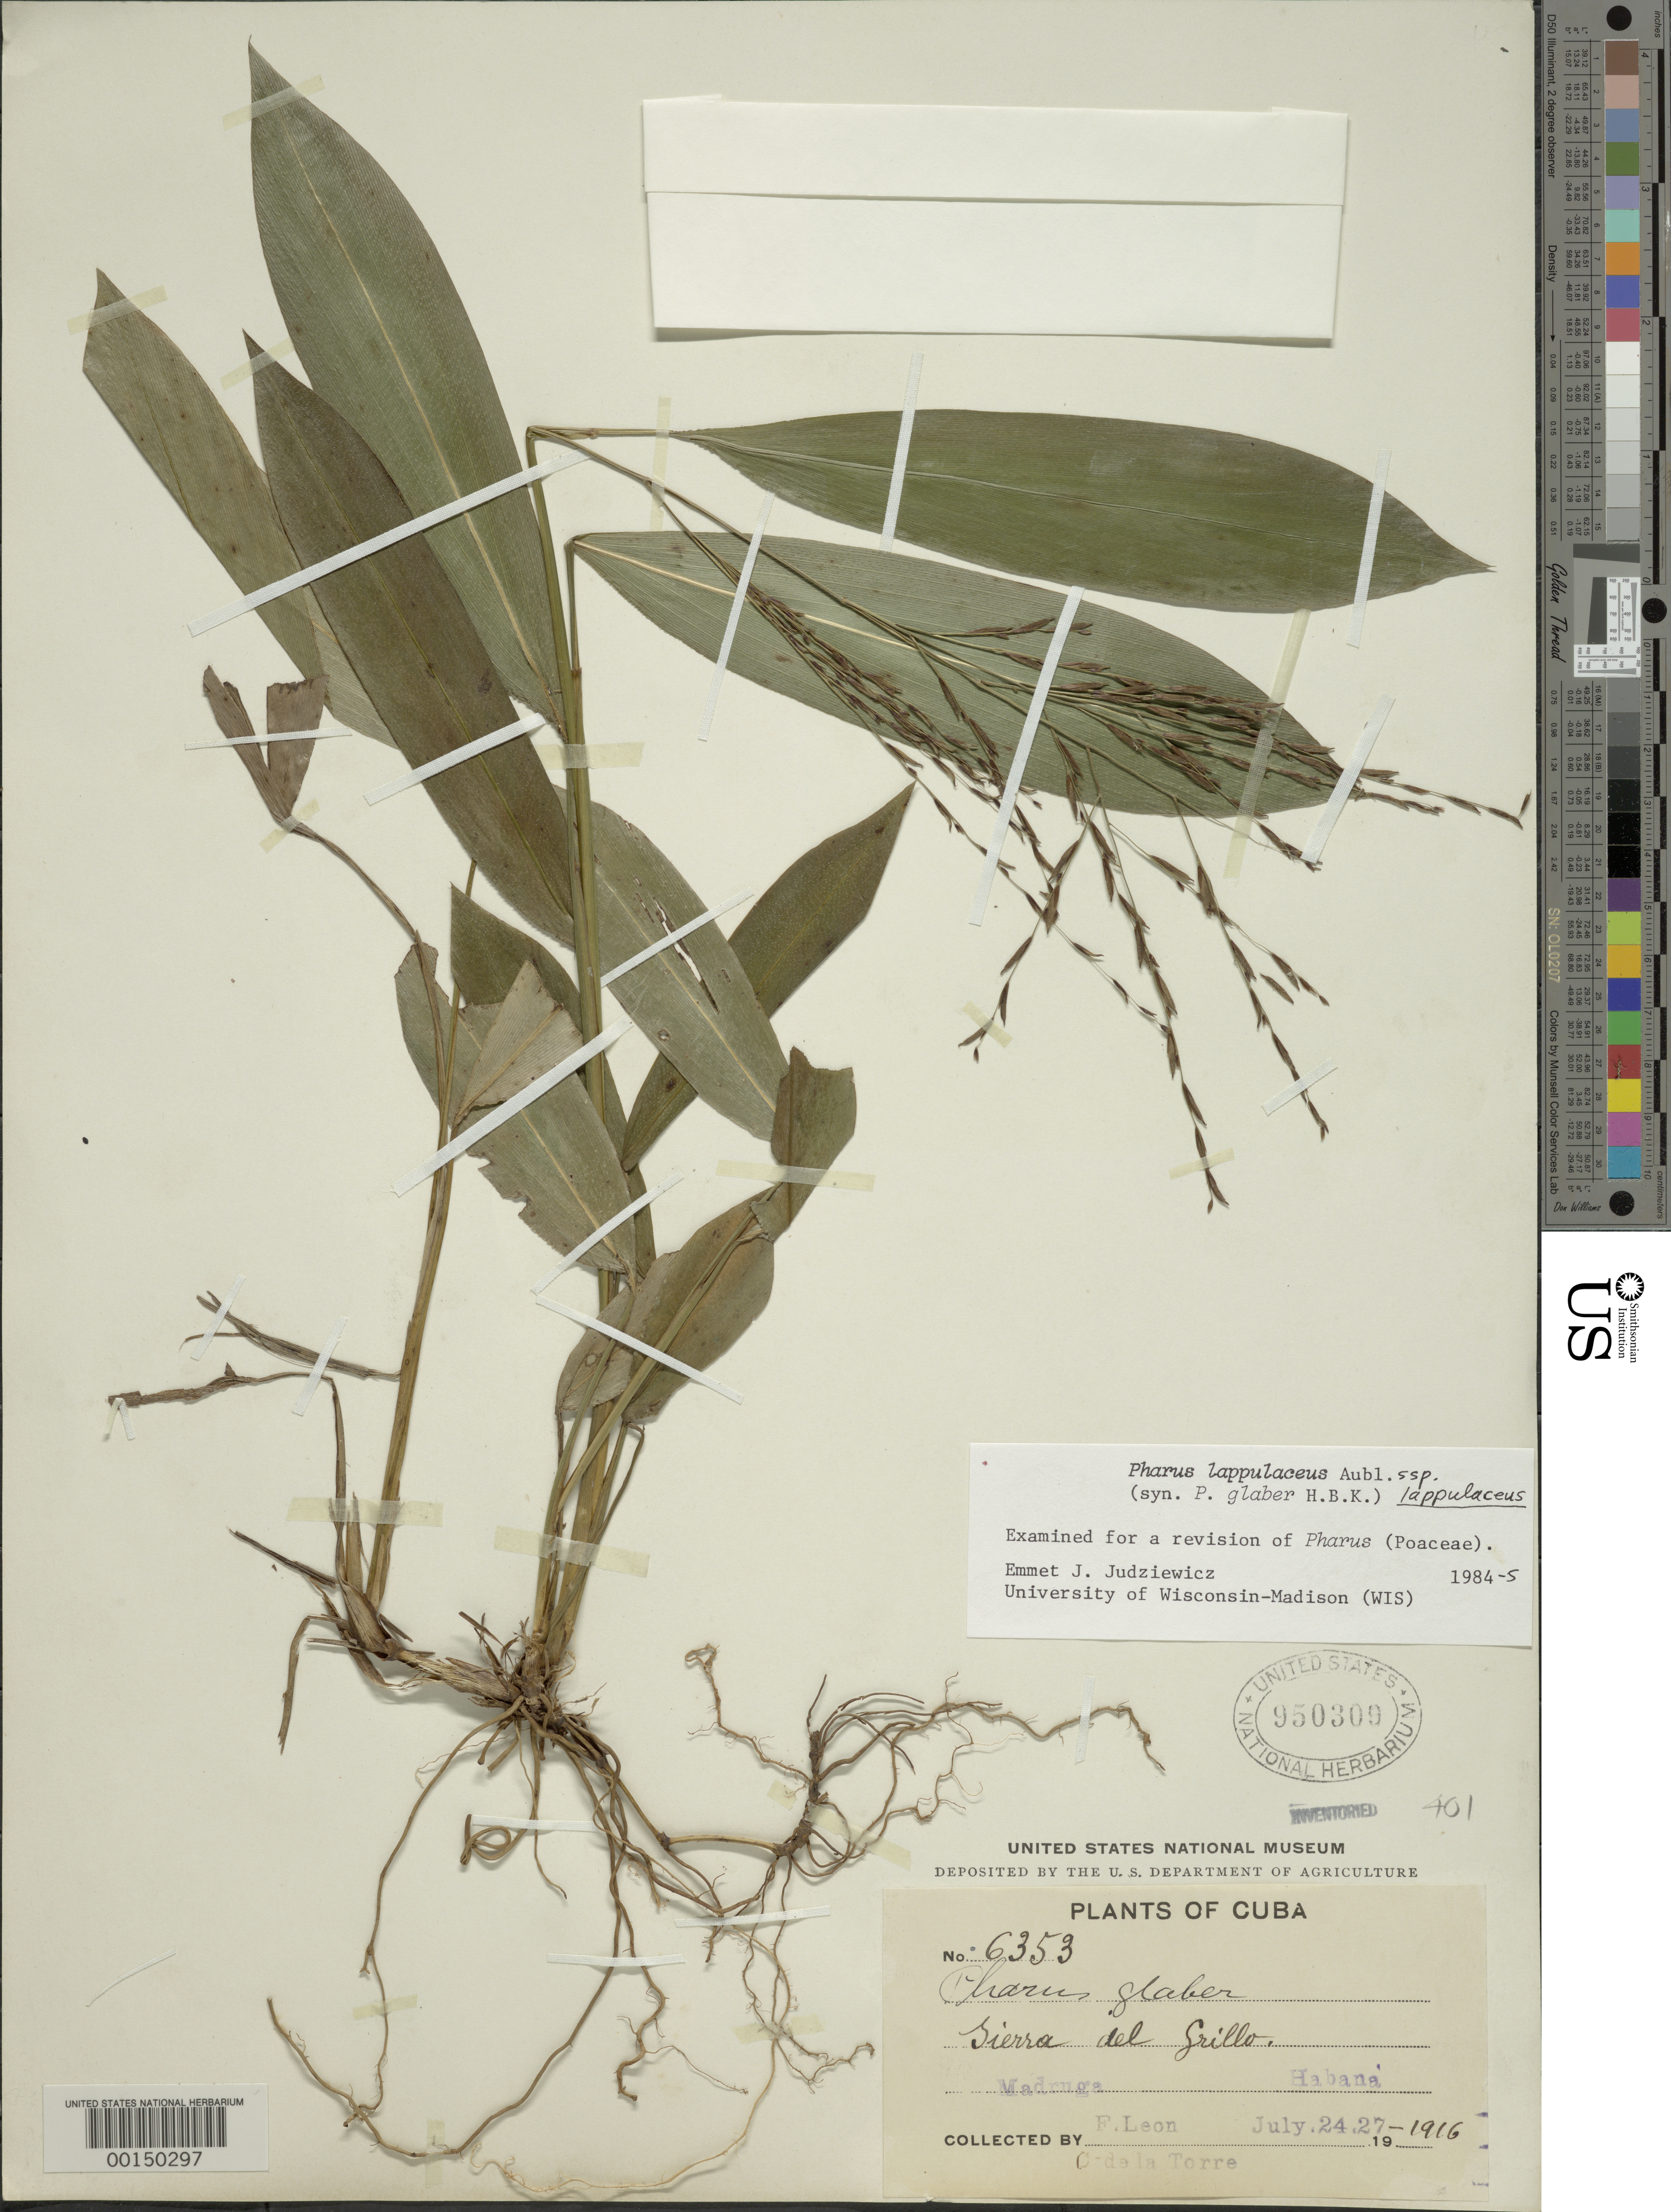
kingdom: Plantae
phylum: Tracheophyta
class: Liliopsida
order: Poales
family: Poaceae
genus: Pharus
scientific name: Pharus lappulaceus subsp. lappulaceus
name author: Aubl.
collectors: Bro. León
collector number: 6353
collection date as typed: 24 Jul 1916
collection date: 1916-07-24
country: Cuba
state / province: La Habana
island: Greater Antilles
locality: Madruga, sierra del grillo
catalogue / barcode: US 950309